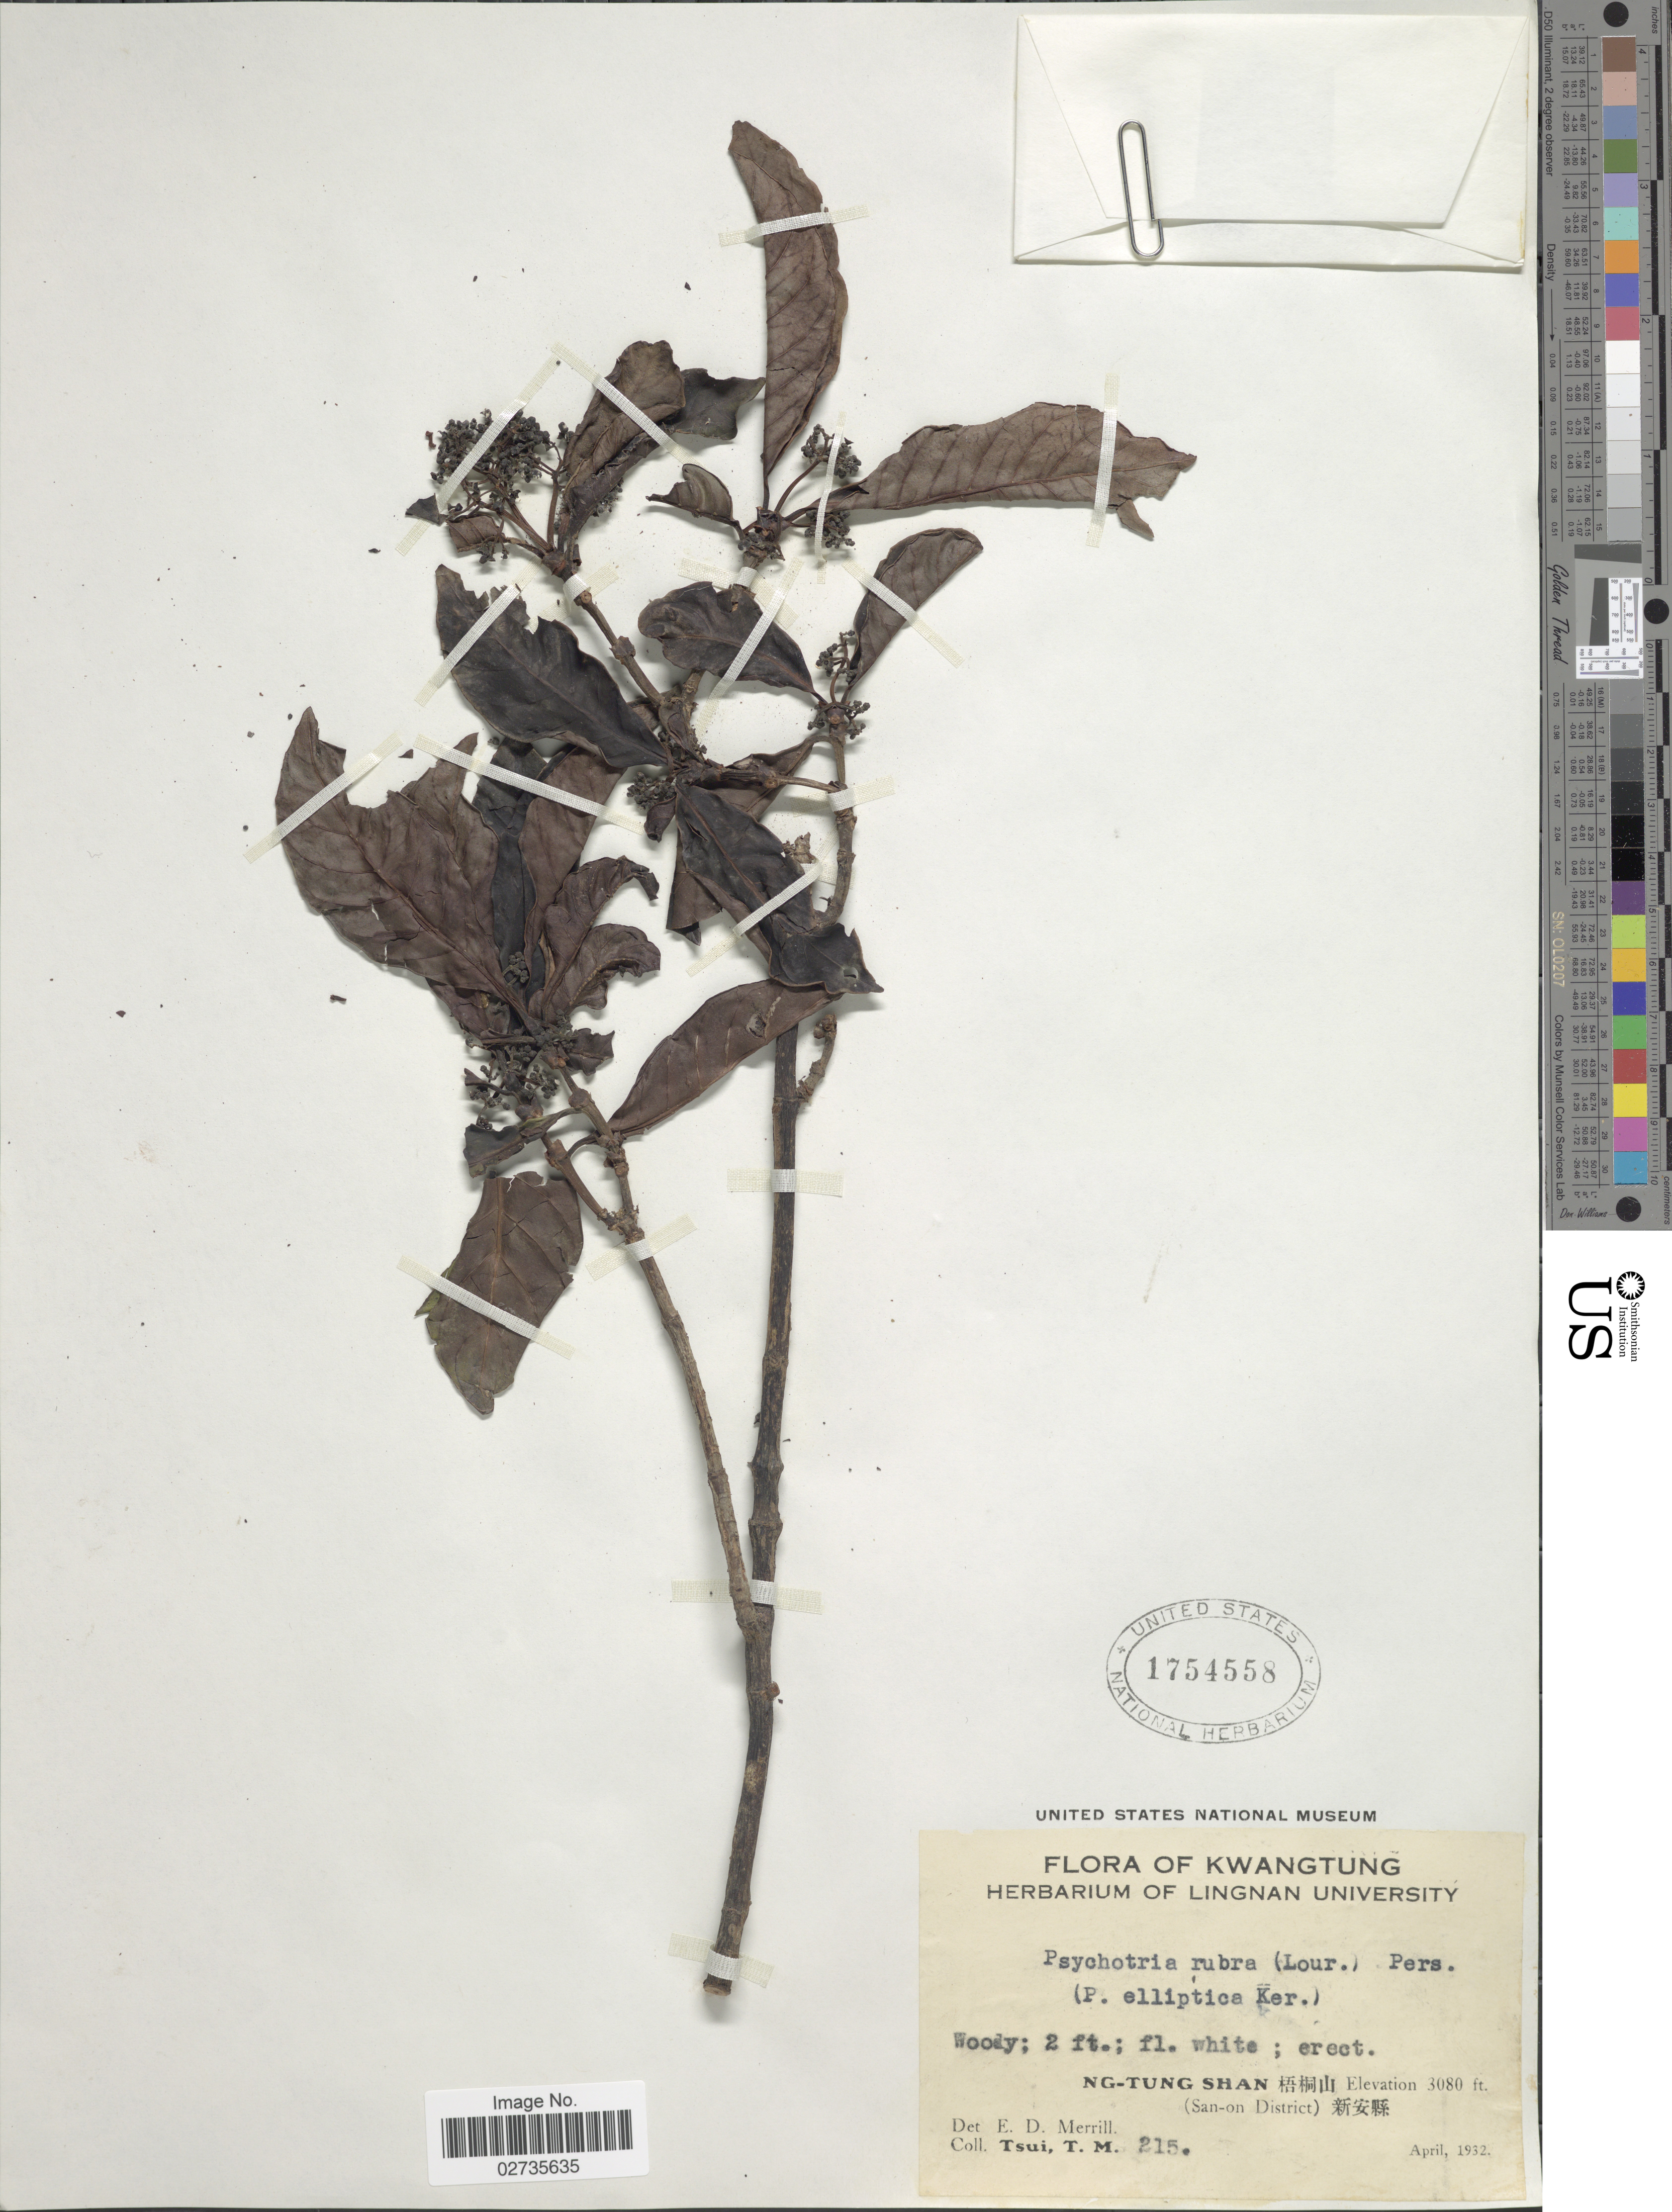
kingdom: Plantae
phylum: Tracheophyta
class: Magnoliopsida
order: Gentianales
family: Rubiaceae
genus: Psychotria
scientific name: Psychotria rubra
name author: (Lour.) Poir.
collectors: T. Tsui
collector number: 215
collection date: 1932-04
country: China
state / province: Guangdong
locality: Kwangtung, Woody; Ng-Tung Shan (San-on District)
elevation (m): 939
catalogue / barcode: US 1754558